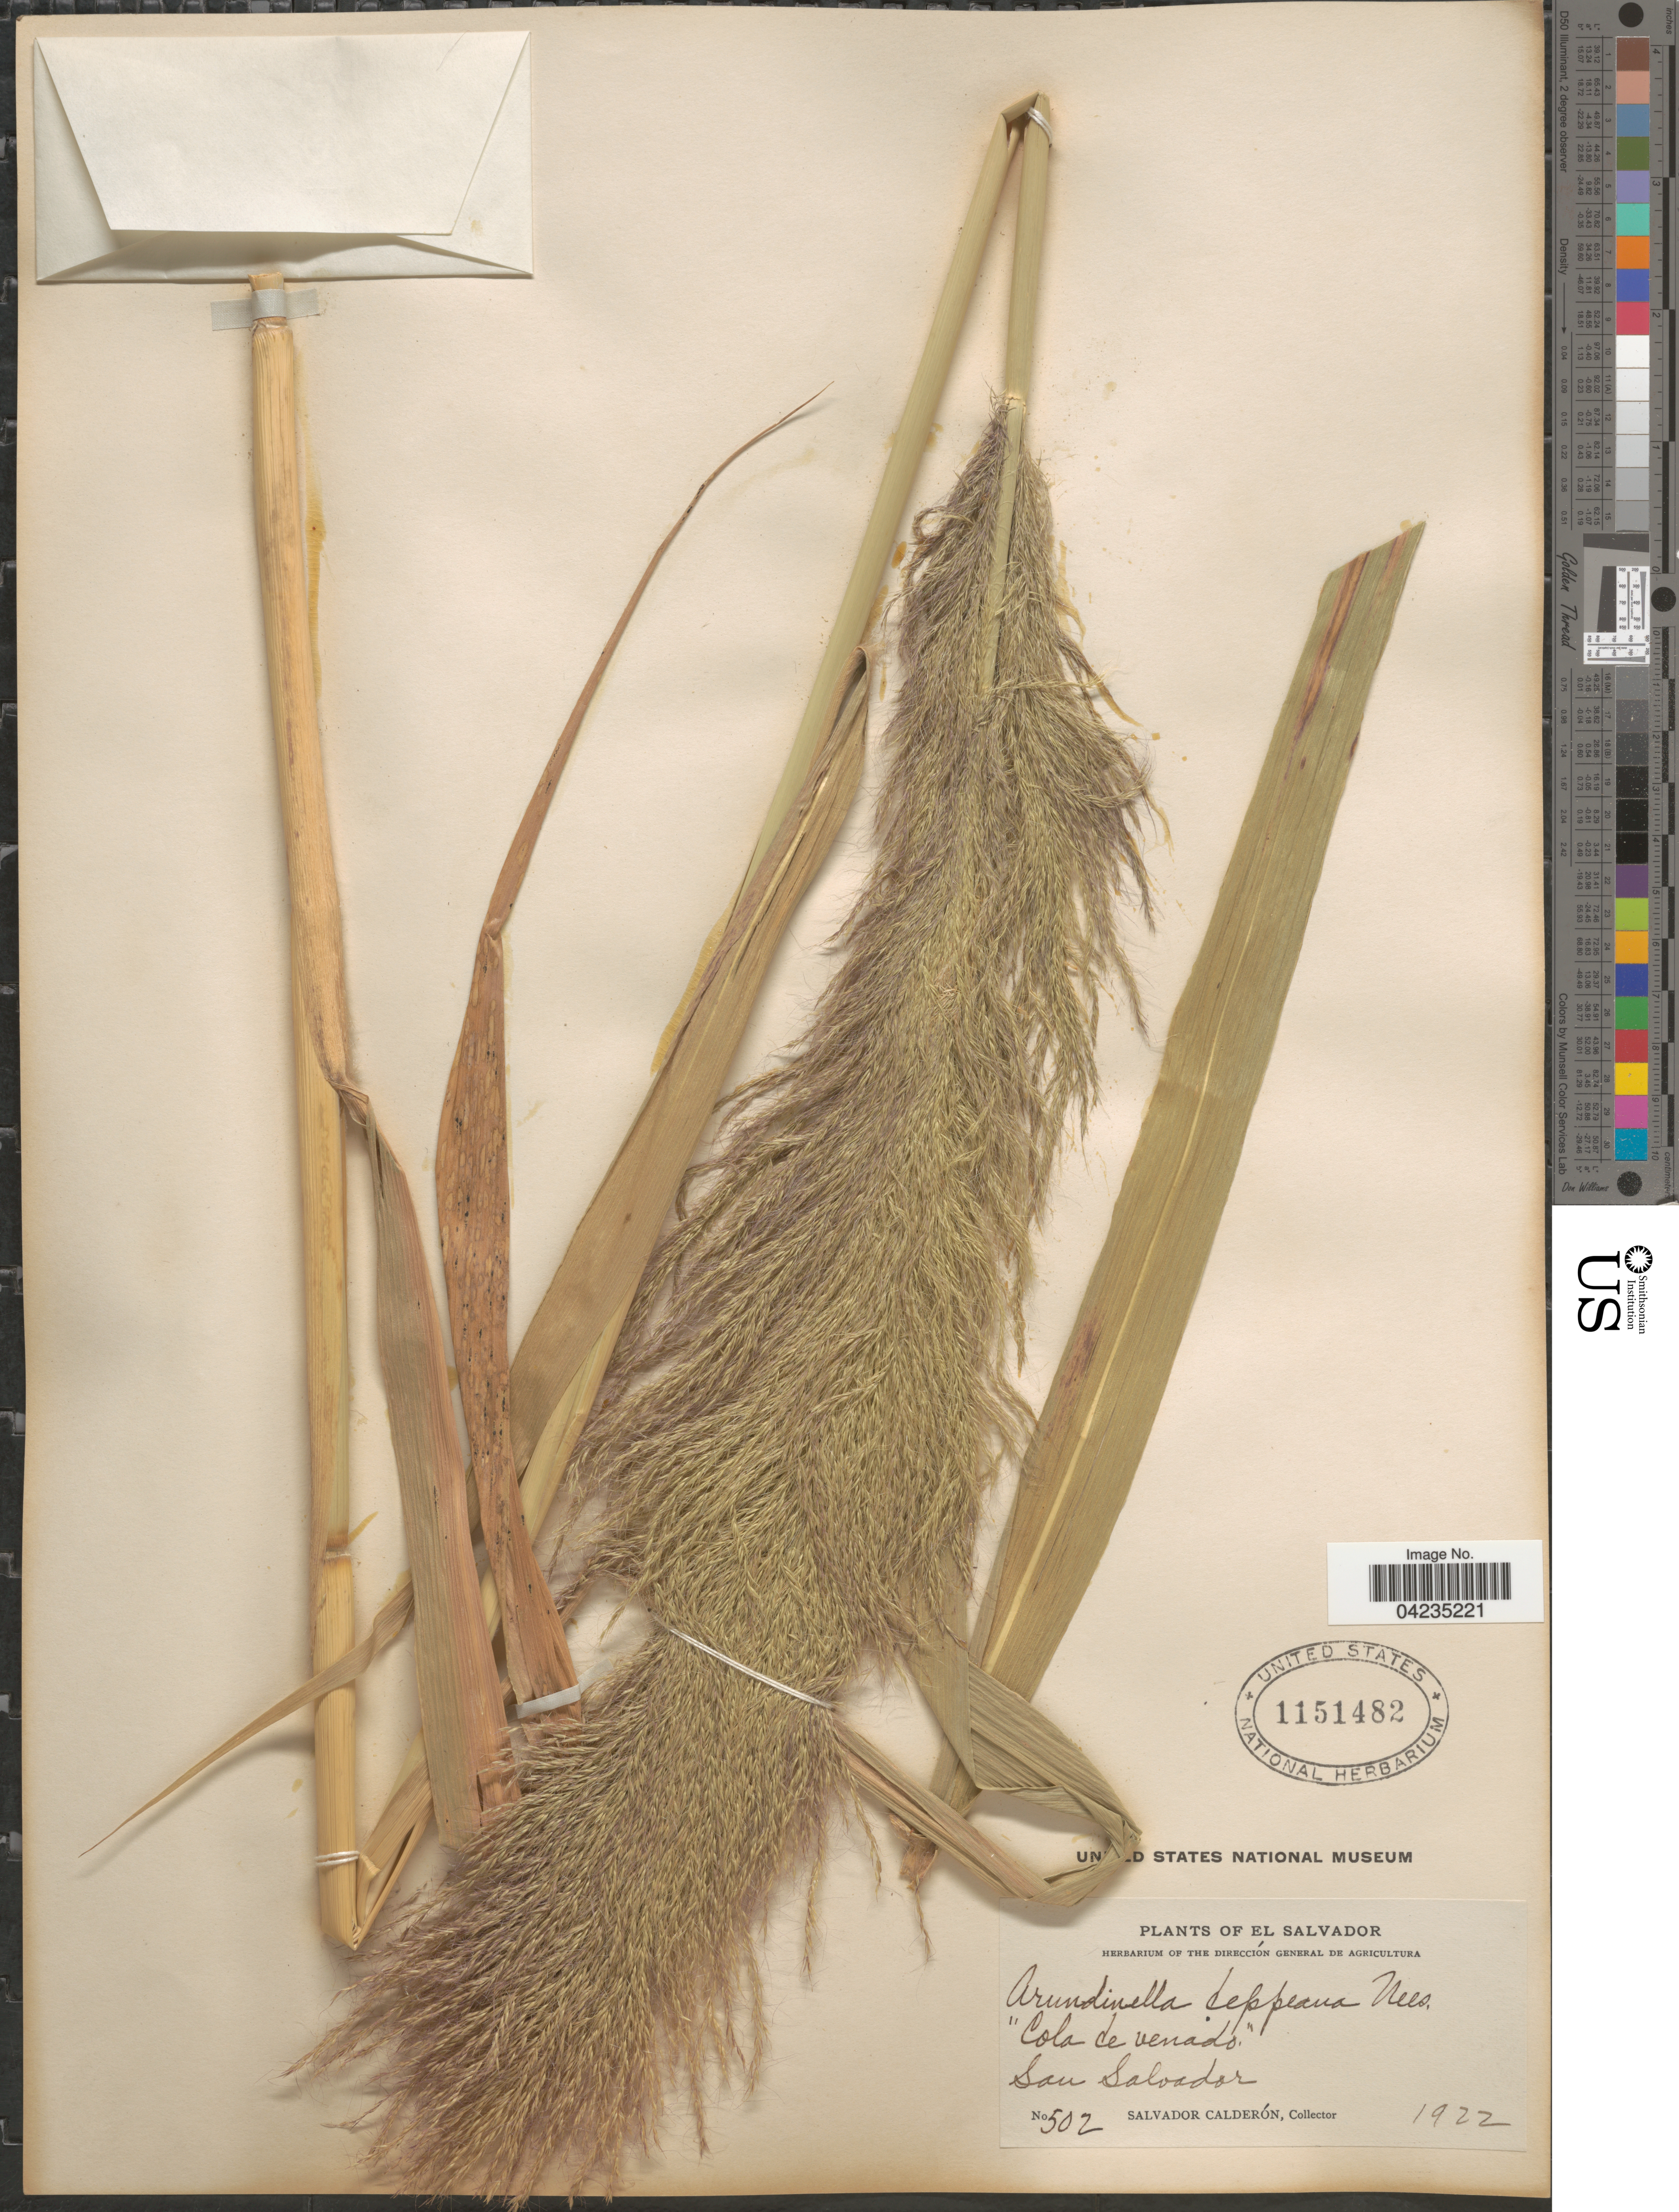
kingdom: Plantae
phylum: Tracheophyta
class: Liliopsida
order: Poales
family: Poaceae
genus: Arundinella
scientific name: Arundinella deppeana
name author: Nees ex Steud.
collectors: S. Calderón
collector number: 502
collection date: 1922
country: El Salvador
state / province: San Salvador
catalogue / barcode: US 1151482